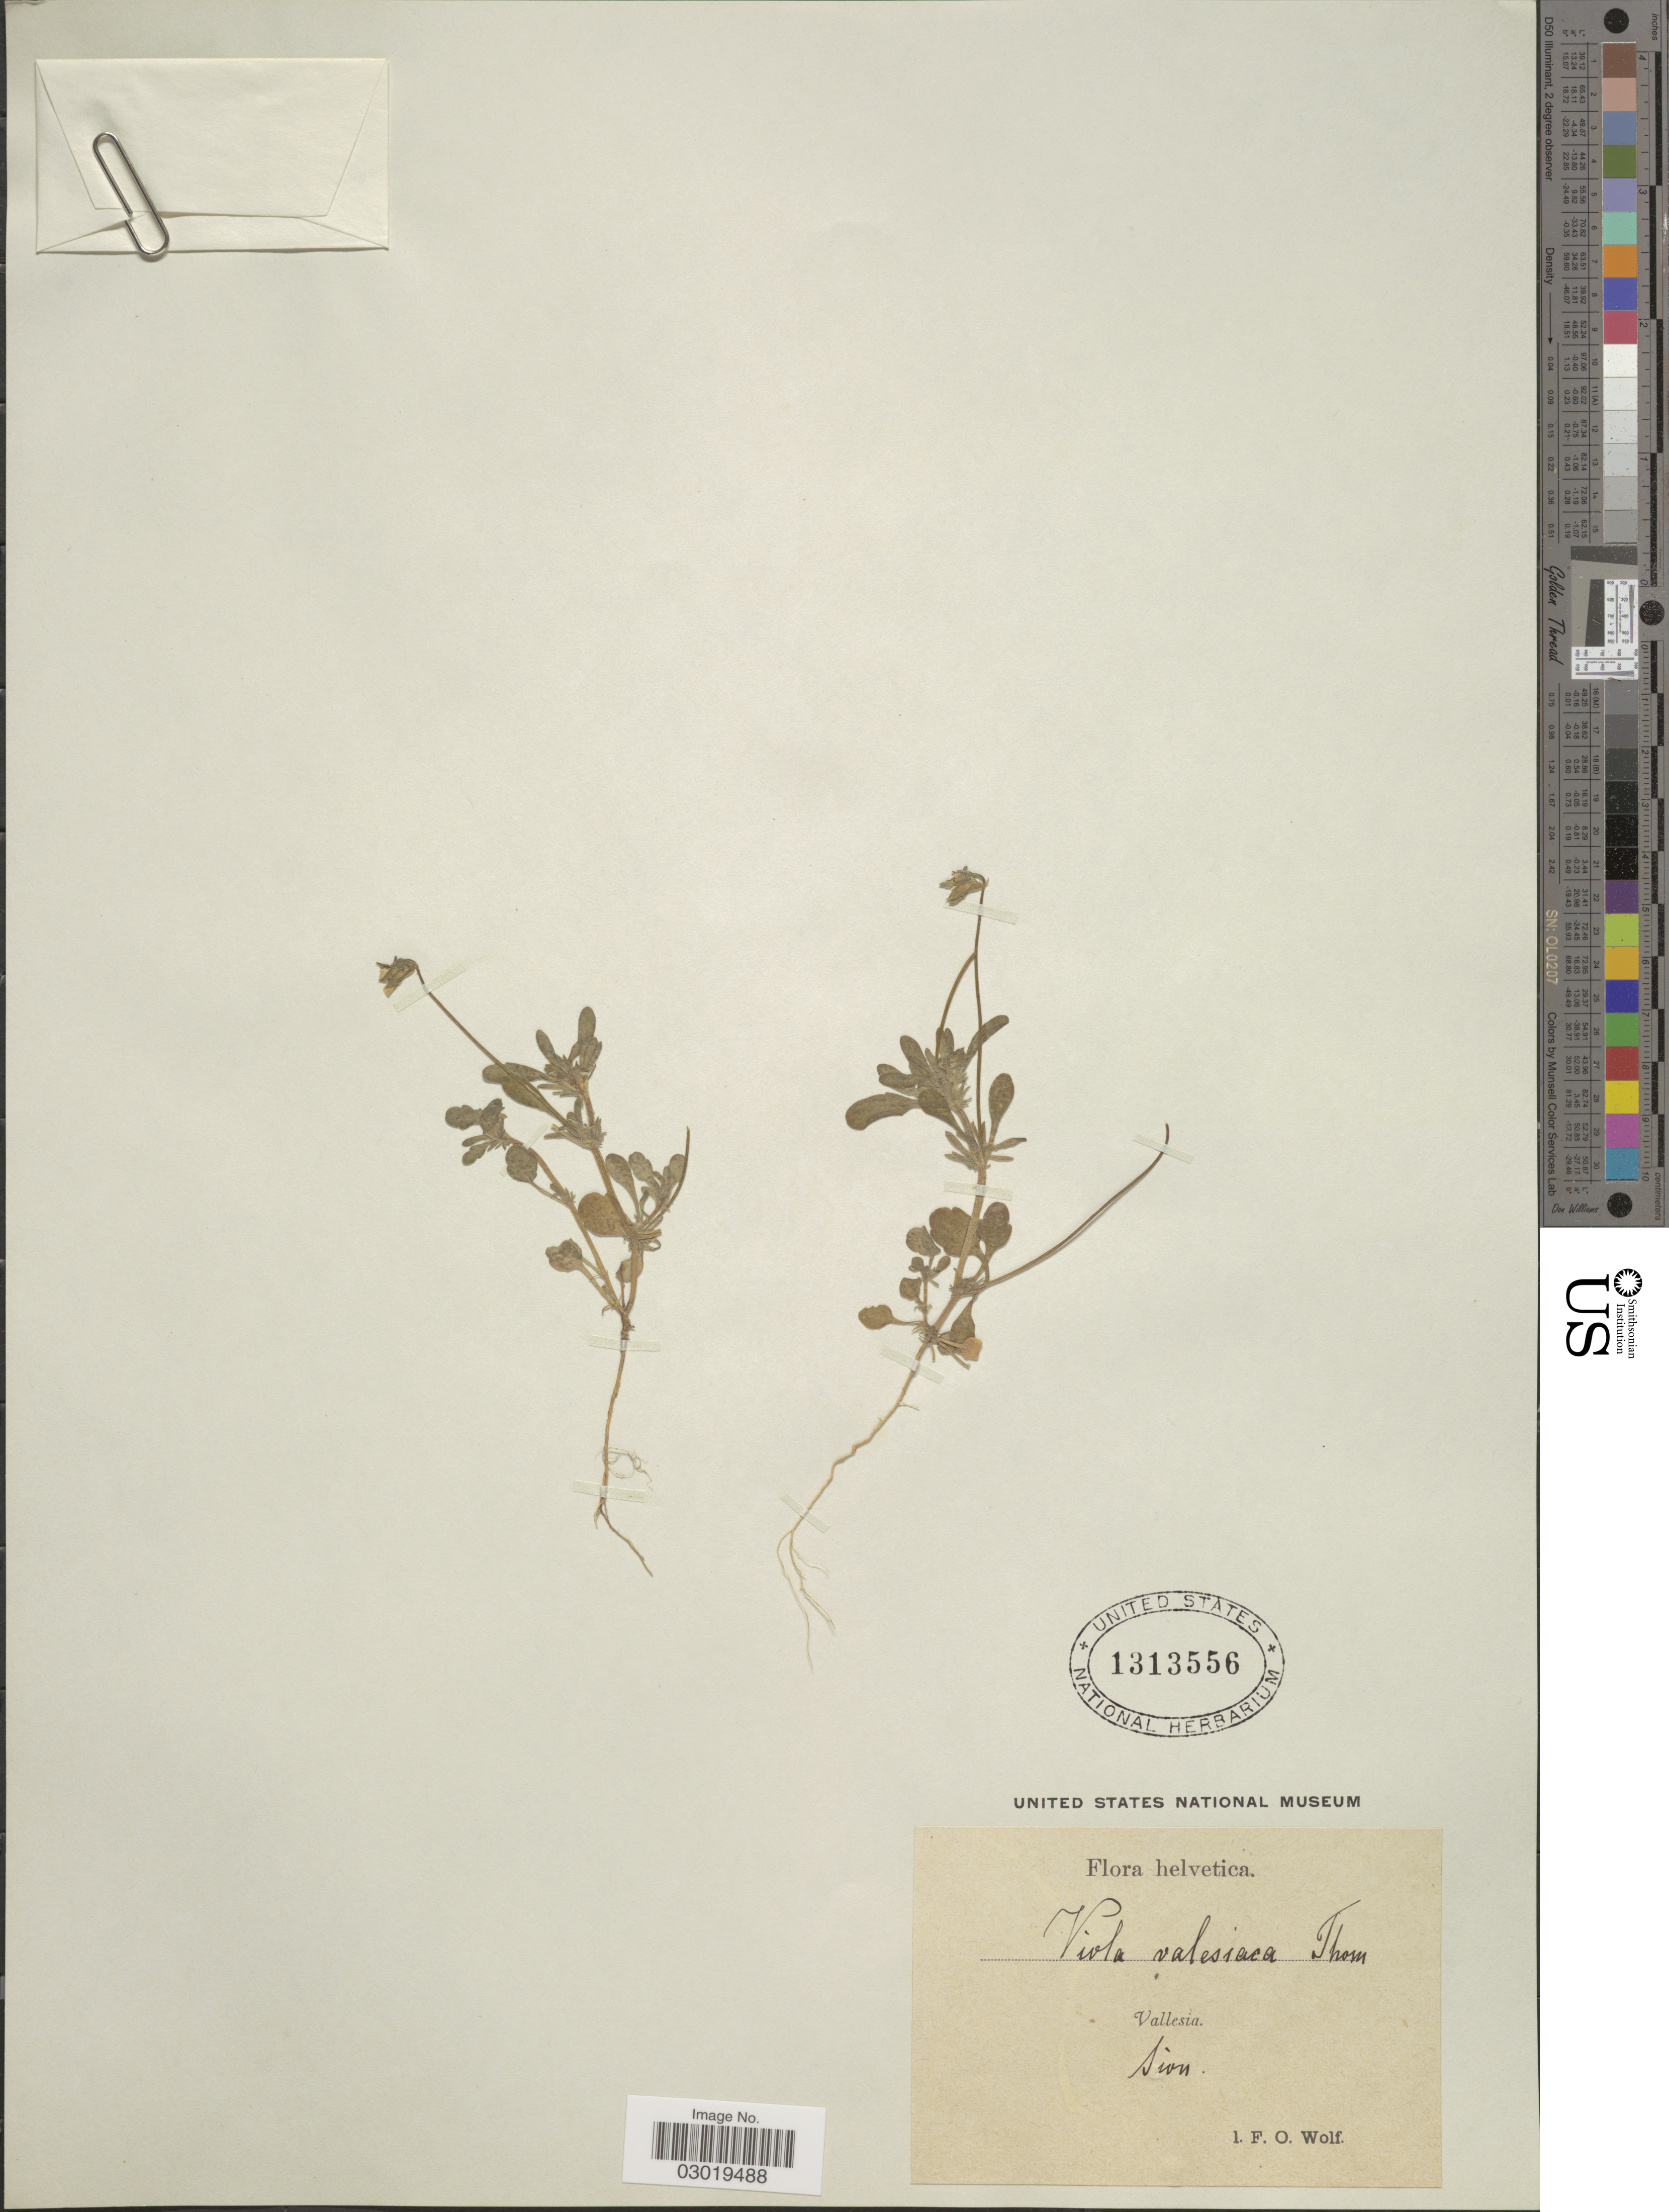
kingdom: Plantae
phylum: Tracheophyta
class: Magnoliopsida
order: Malpighiales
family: Violaceae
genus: Viola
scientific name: Viola valesiaca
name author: Hausskn. ex Favrat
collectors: F. Wolf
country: Switzerland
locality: Helvetica. Vallesia, Sion.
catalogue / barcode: US 1313556